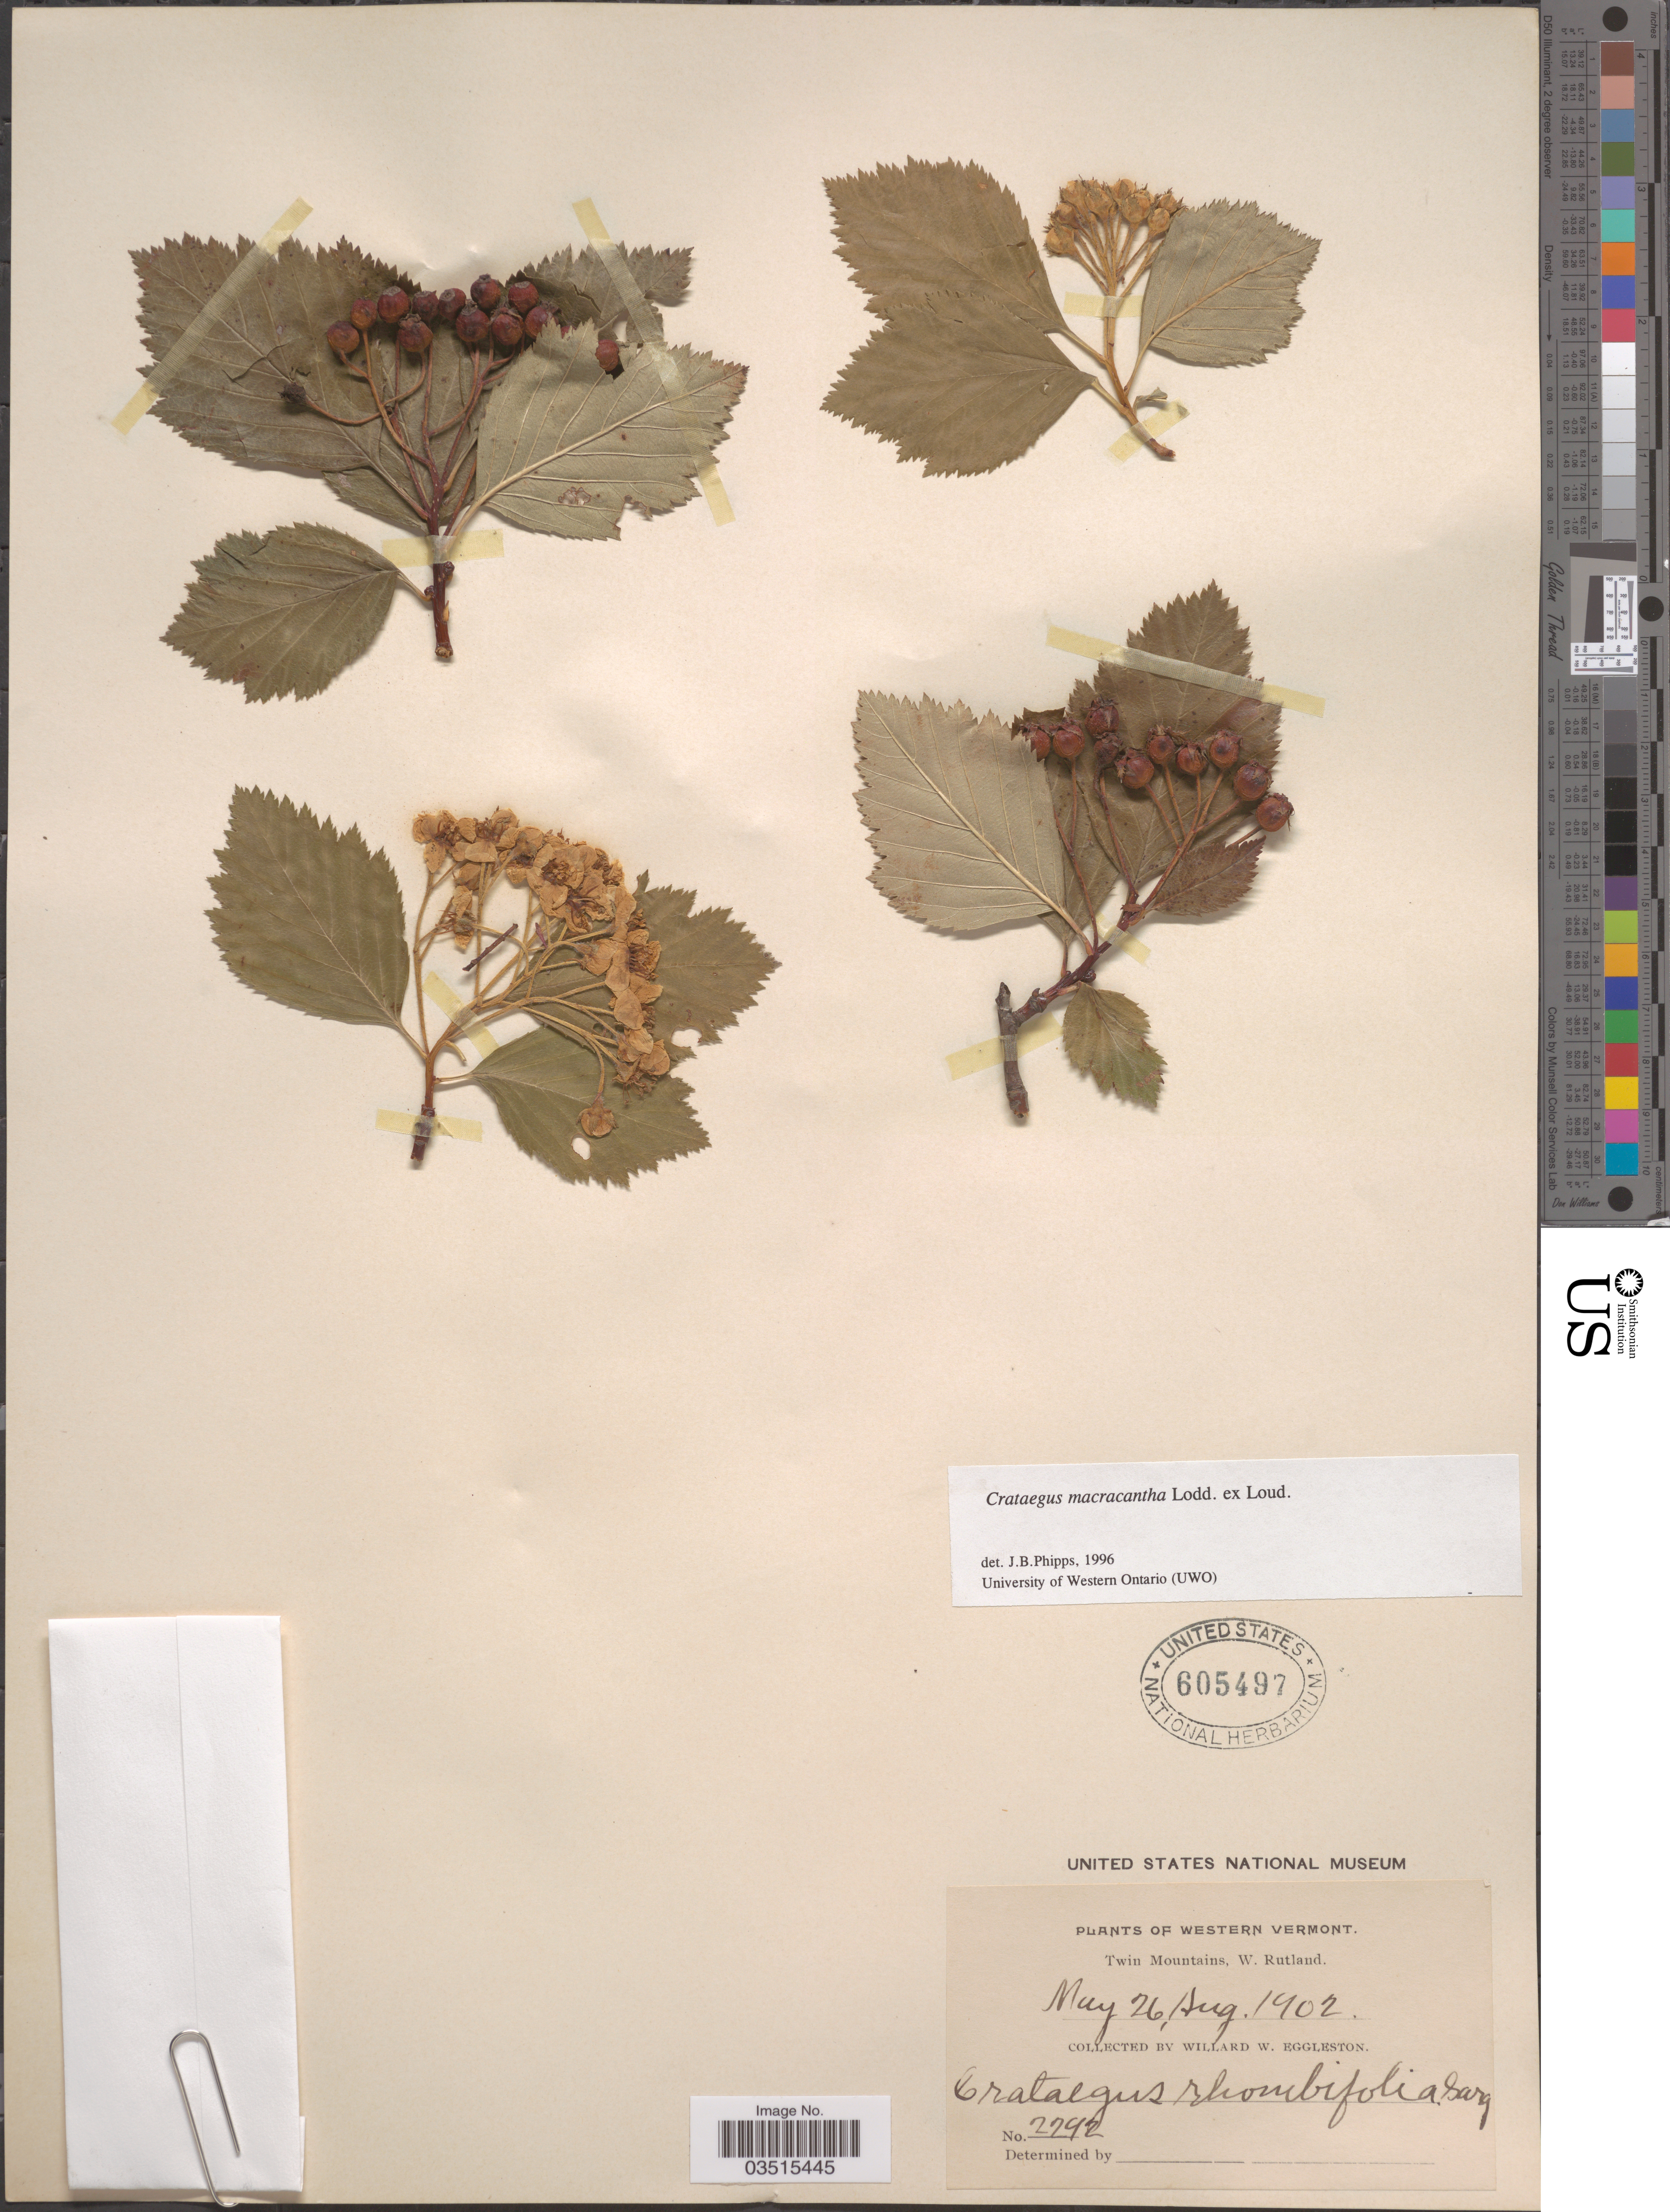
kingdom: Plantae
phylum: Tracheophyta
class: Magnoliopsida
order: Rosales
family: Rosaceae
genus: Crataegus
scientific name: Crataegus macracantha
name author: (Lindl.) Lodd. ex Loudon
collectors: W. W. Eggleston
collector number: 2292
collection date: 1902-05-26/1902-08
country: United States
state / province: Vermont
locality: Western Vermont. Twin Mountains, W. Rutland.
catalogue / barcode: US 605497